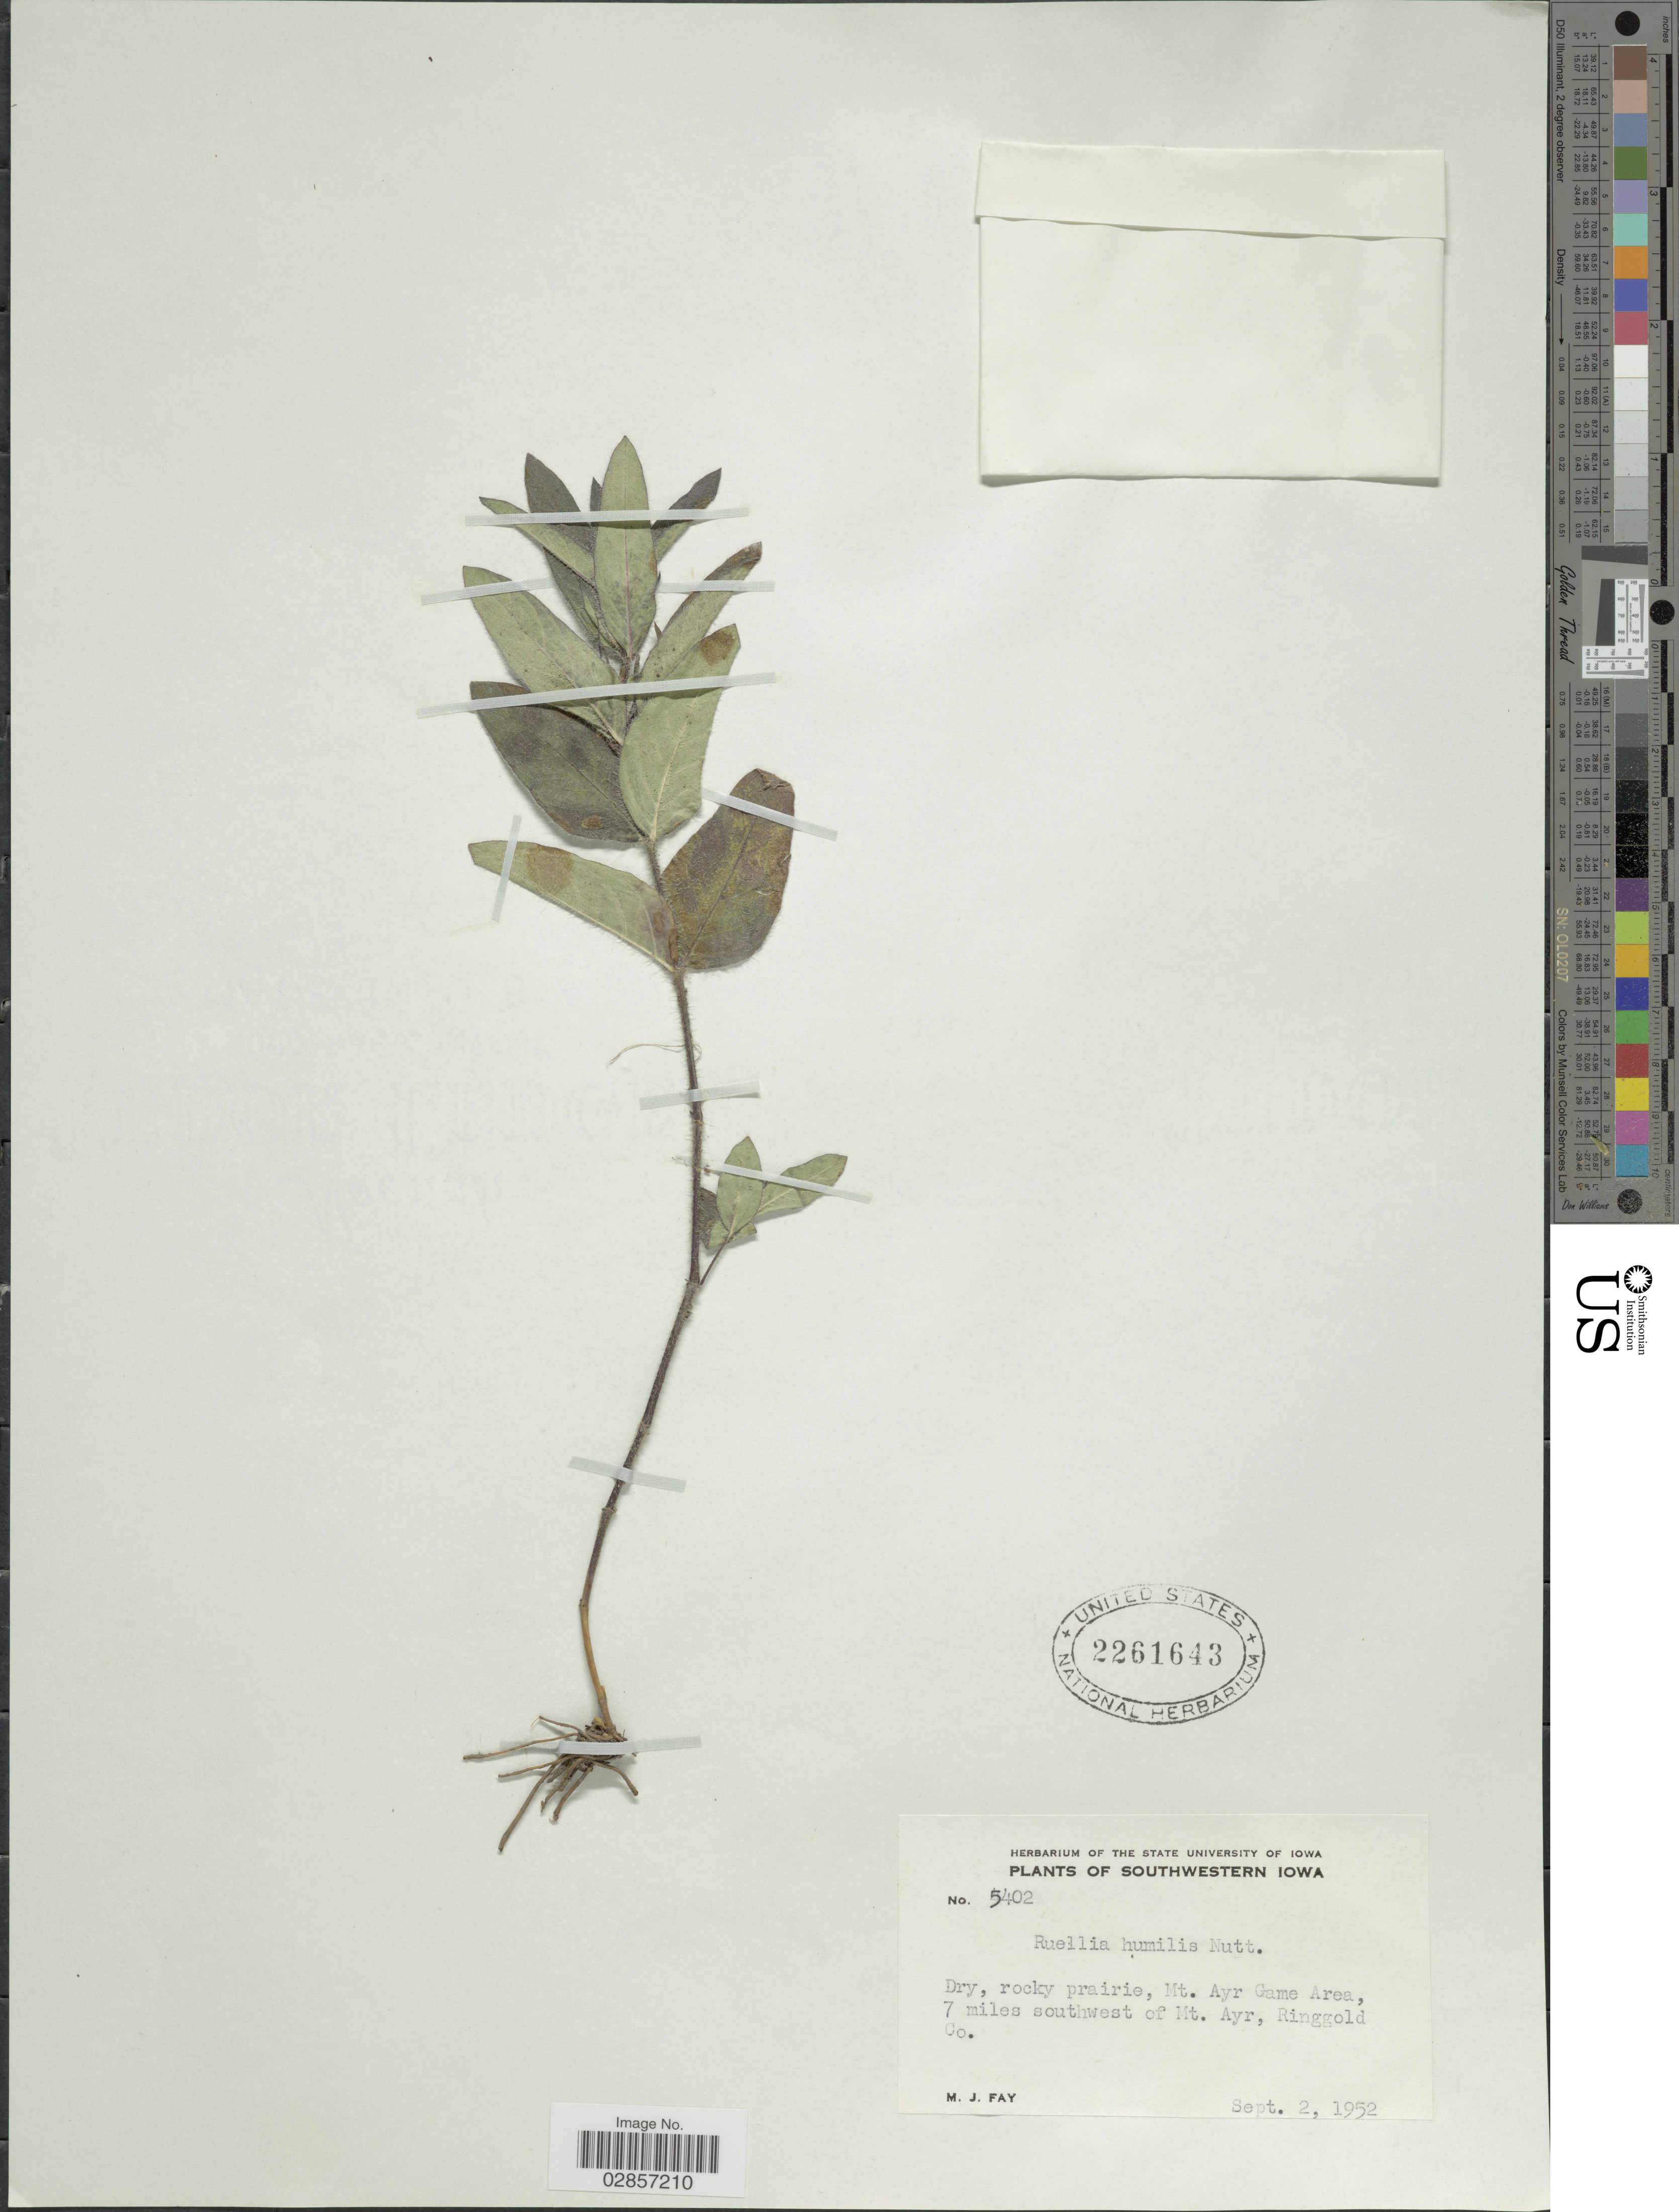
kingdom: Plantae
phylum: Tracheophyta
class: Magnoliopsida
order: Lamiales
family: Acanthaceae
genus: Ruellia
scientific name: Ruellia humilis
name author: Nutt.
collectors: M. Fay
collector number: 5402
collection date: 1952-09-02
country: United States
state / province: Iowa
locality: Southwestern Iowa, Mt. Ayr Game Area, 7 miles southwest of Mt. Ayr, Ringgold Co.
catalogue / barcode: US 2261643